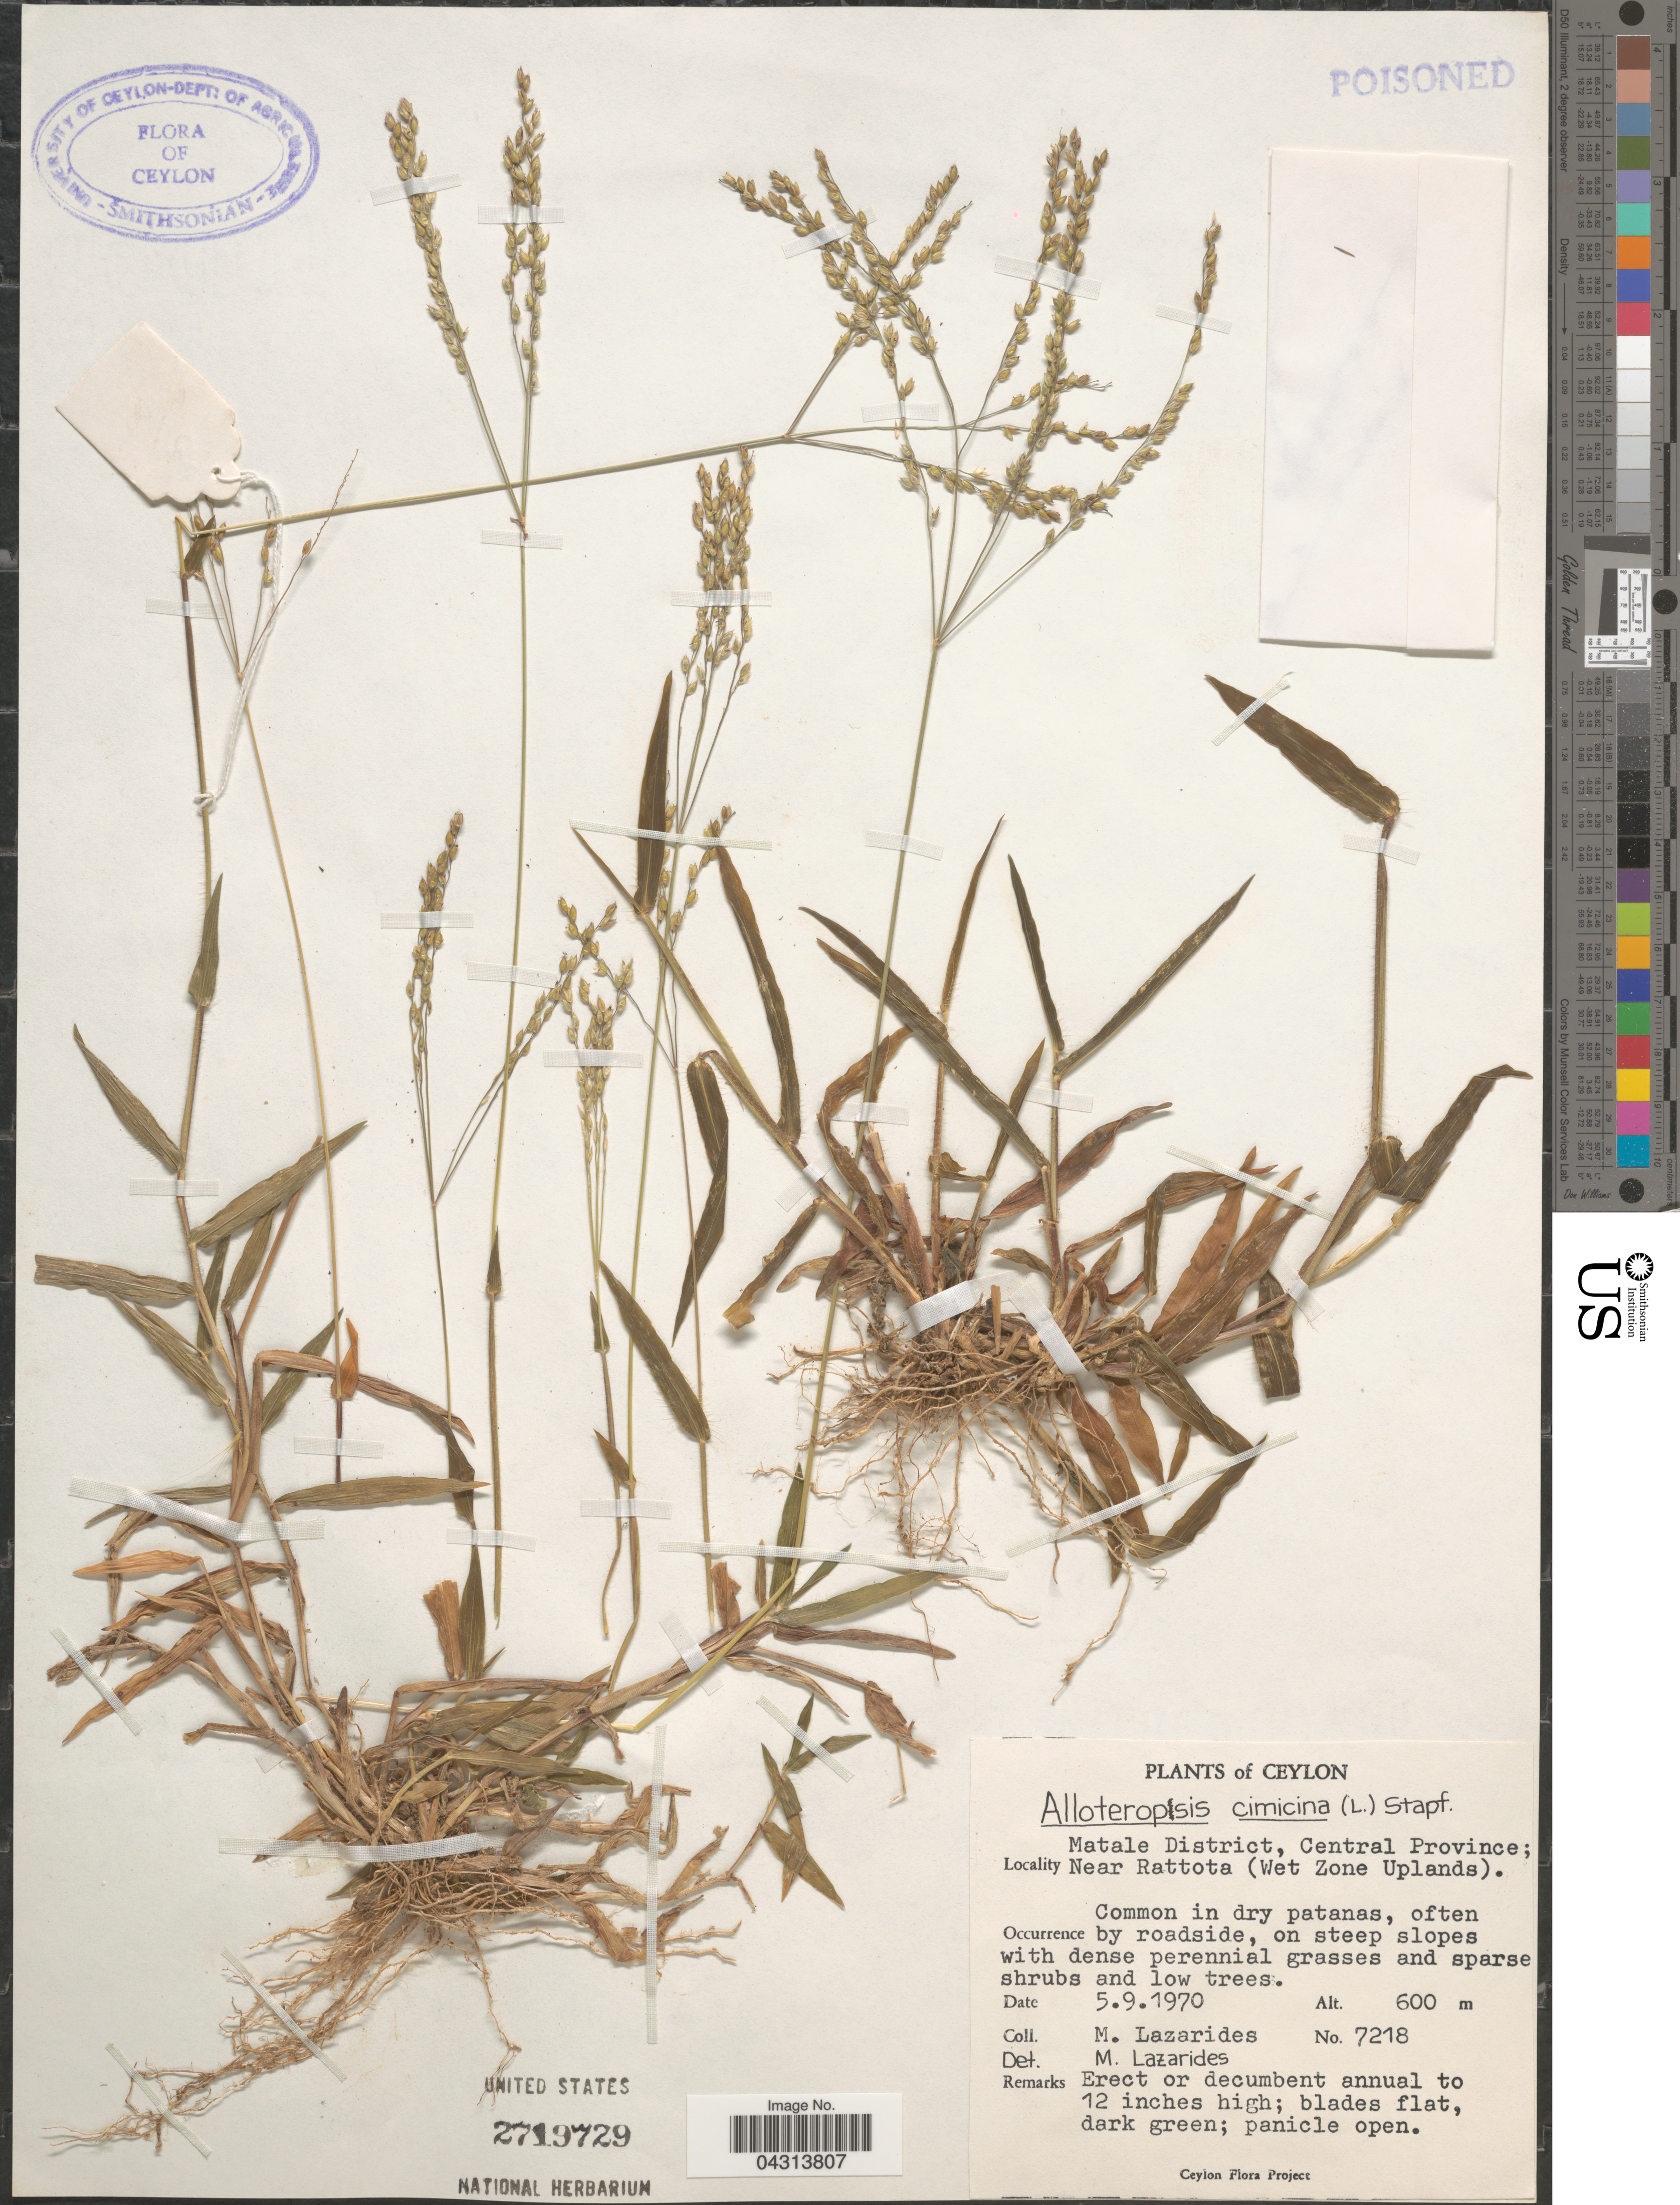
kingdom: Plantae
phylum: Tracheophyta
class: Liliopsida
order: Poales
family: Poaceae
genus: Alloteropsis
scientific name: Alloteropsis cimicina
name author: (L.) Stapf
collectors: M. Lazarides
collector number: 7218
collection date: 1970-09-05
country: Sri Lanka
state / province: Central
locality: Ceylon. Matale District; Near Rattota (West Zone Uplands).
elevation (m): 600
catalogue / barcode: US 2719729